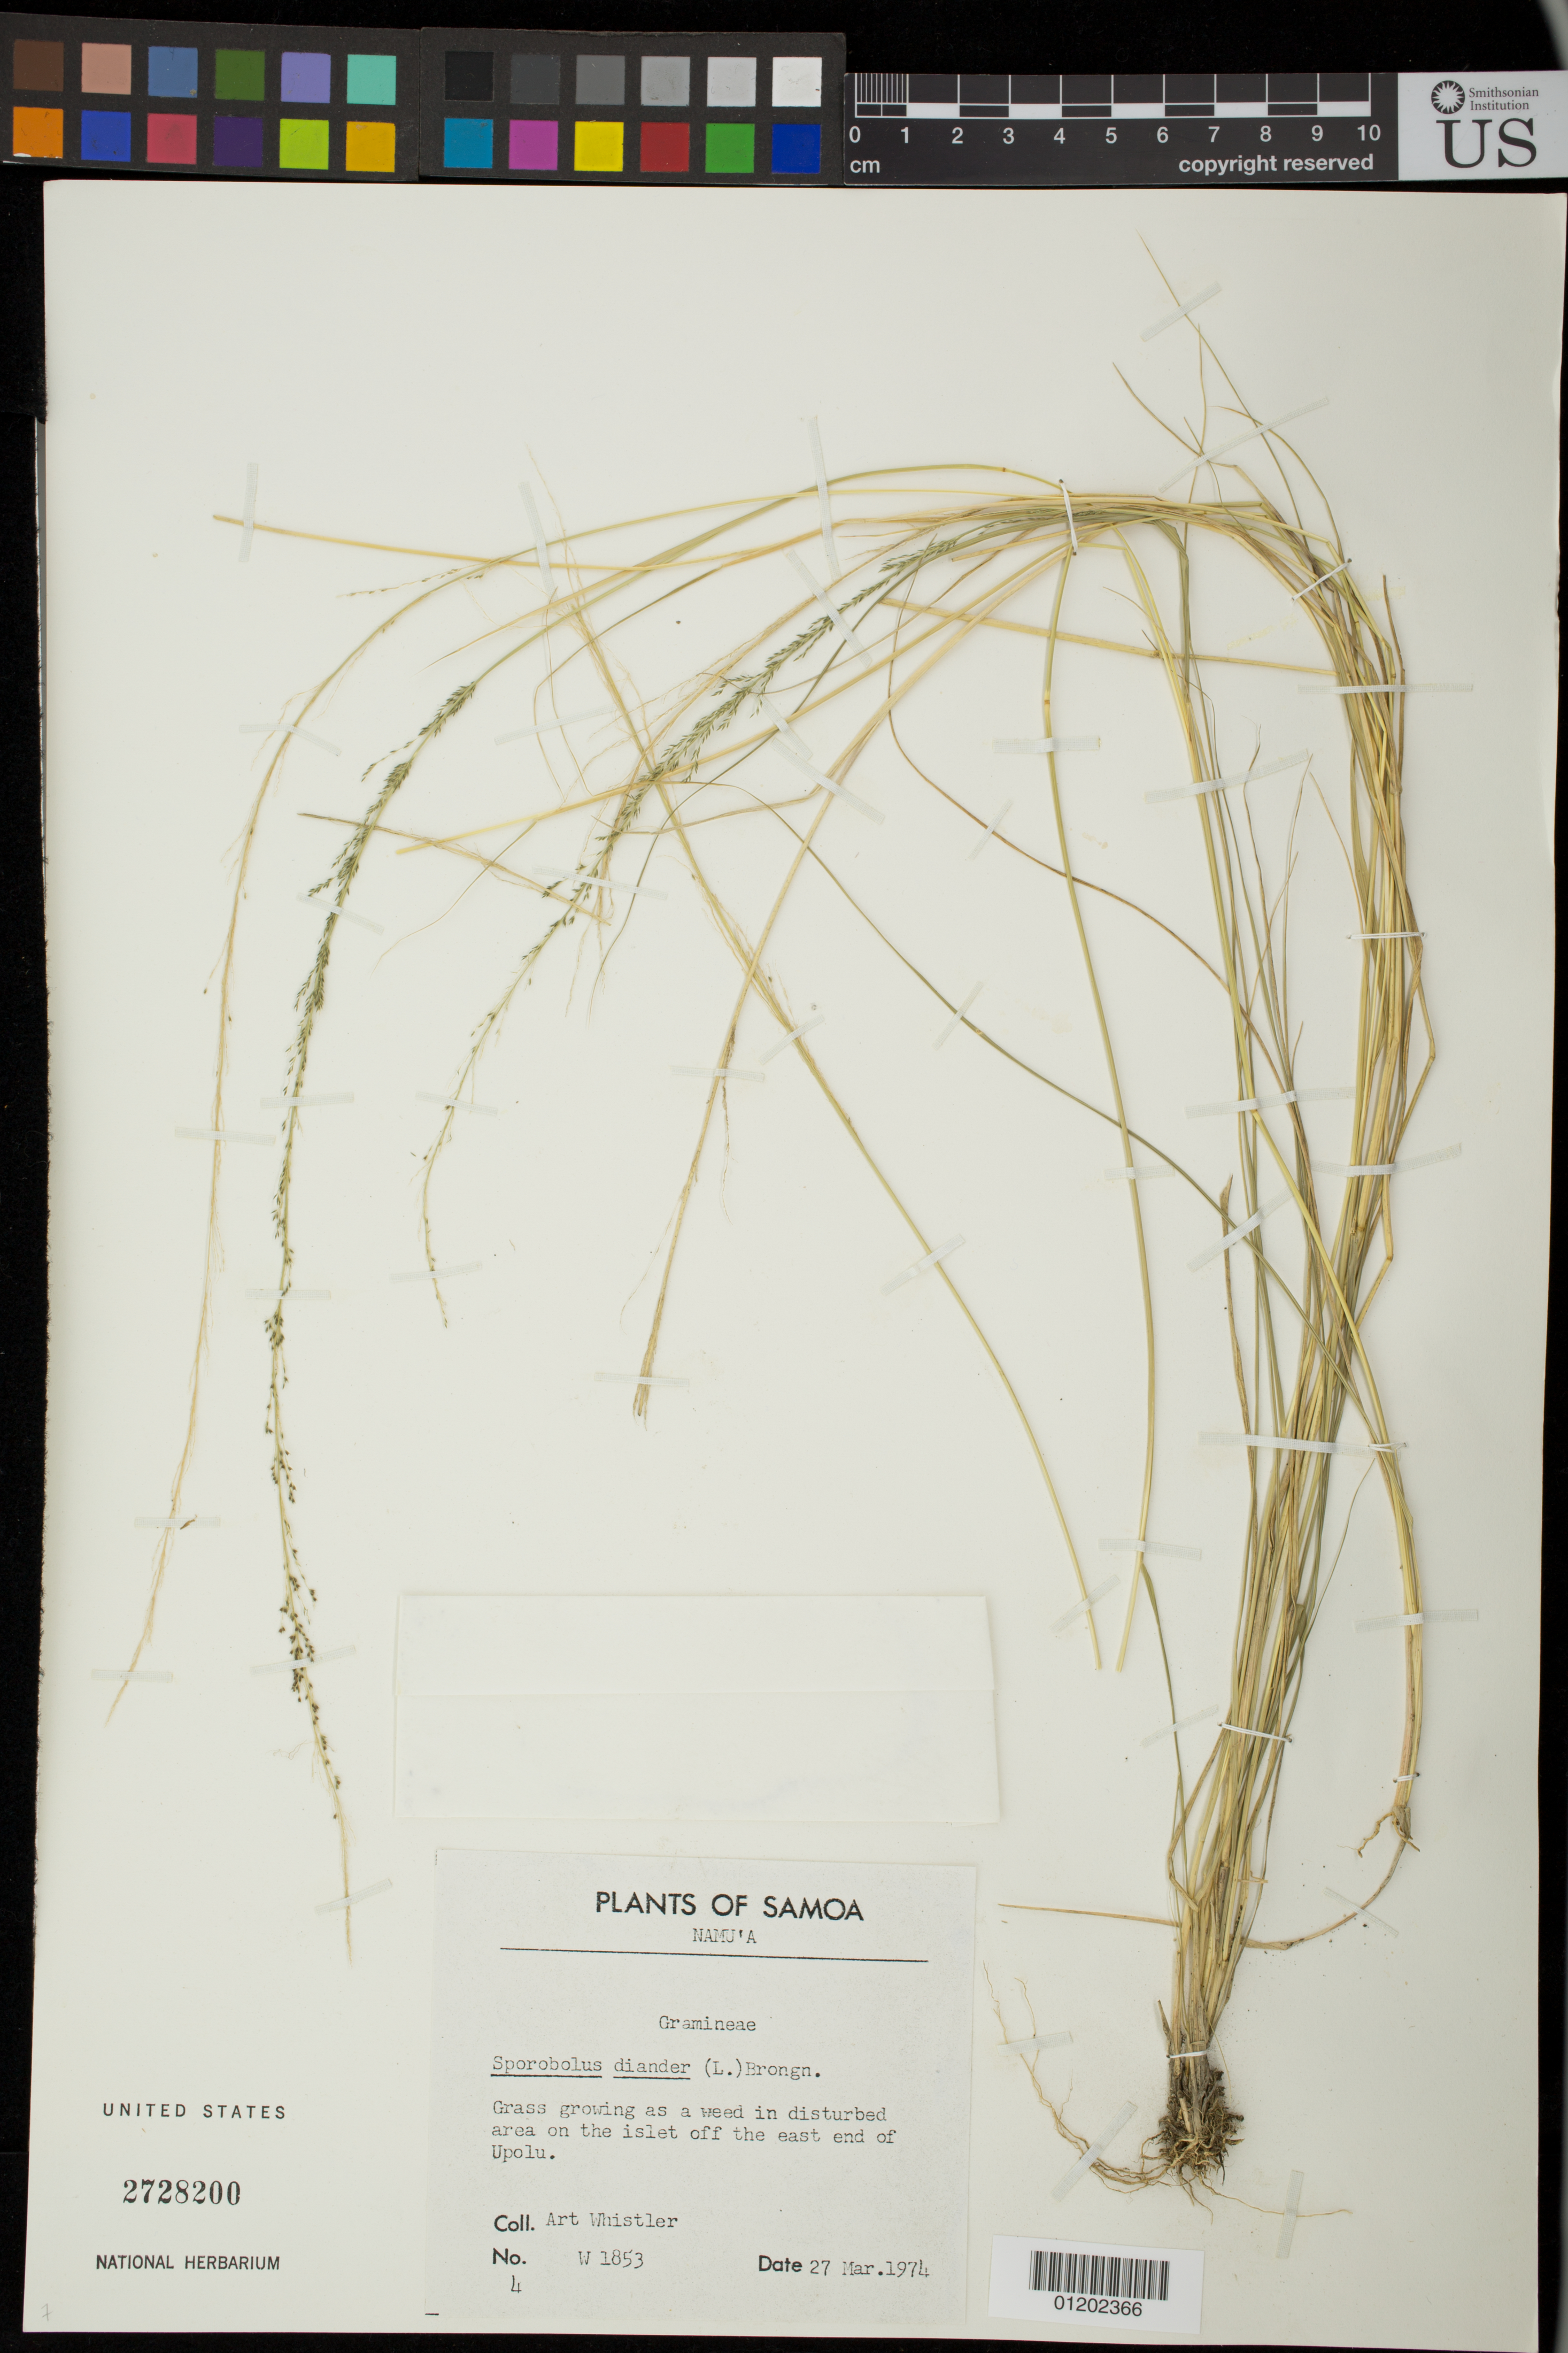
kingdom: Plantae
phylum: Tracheophyta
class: Liliopsida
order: Poales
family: Poaceae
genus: Sporobolus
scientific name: Sporobolus diander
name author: (Retz.) P. Beauv.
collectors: A. Whistler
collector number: W 1853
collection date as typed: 27 Mar 1974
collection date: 1974-03-27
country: Samoa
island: Upolu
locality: On the islet off the east end of Upolu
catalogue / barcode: US 2728200